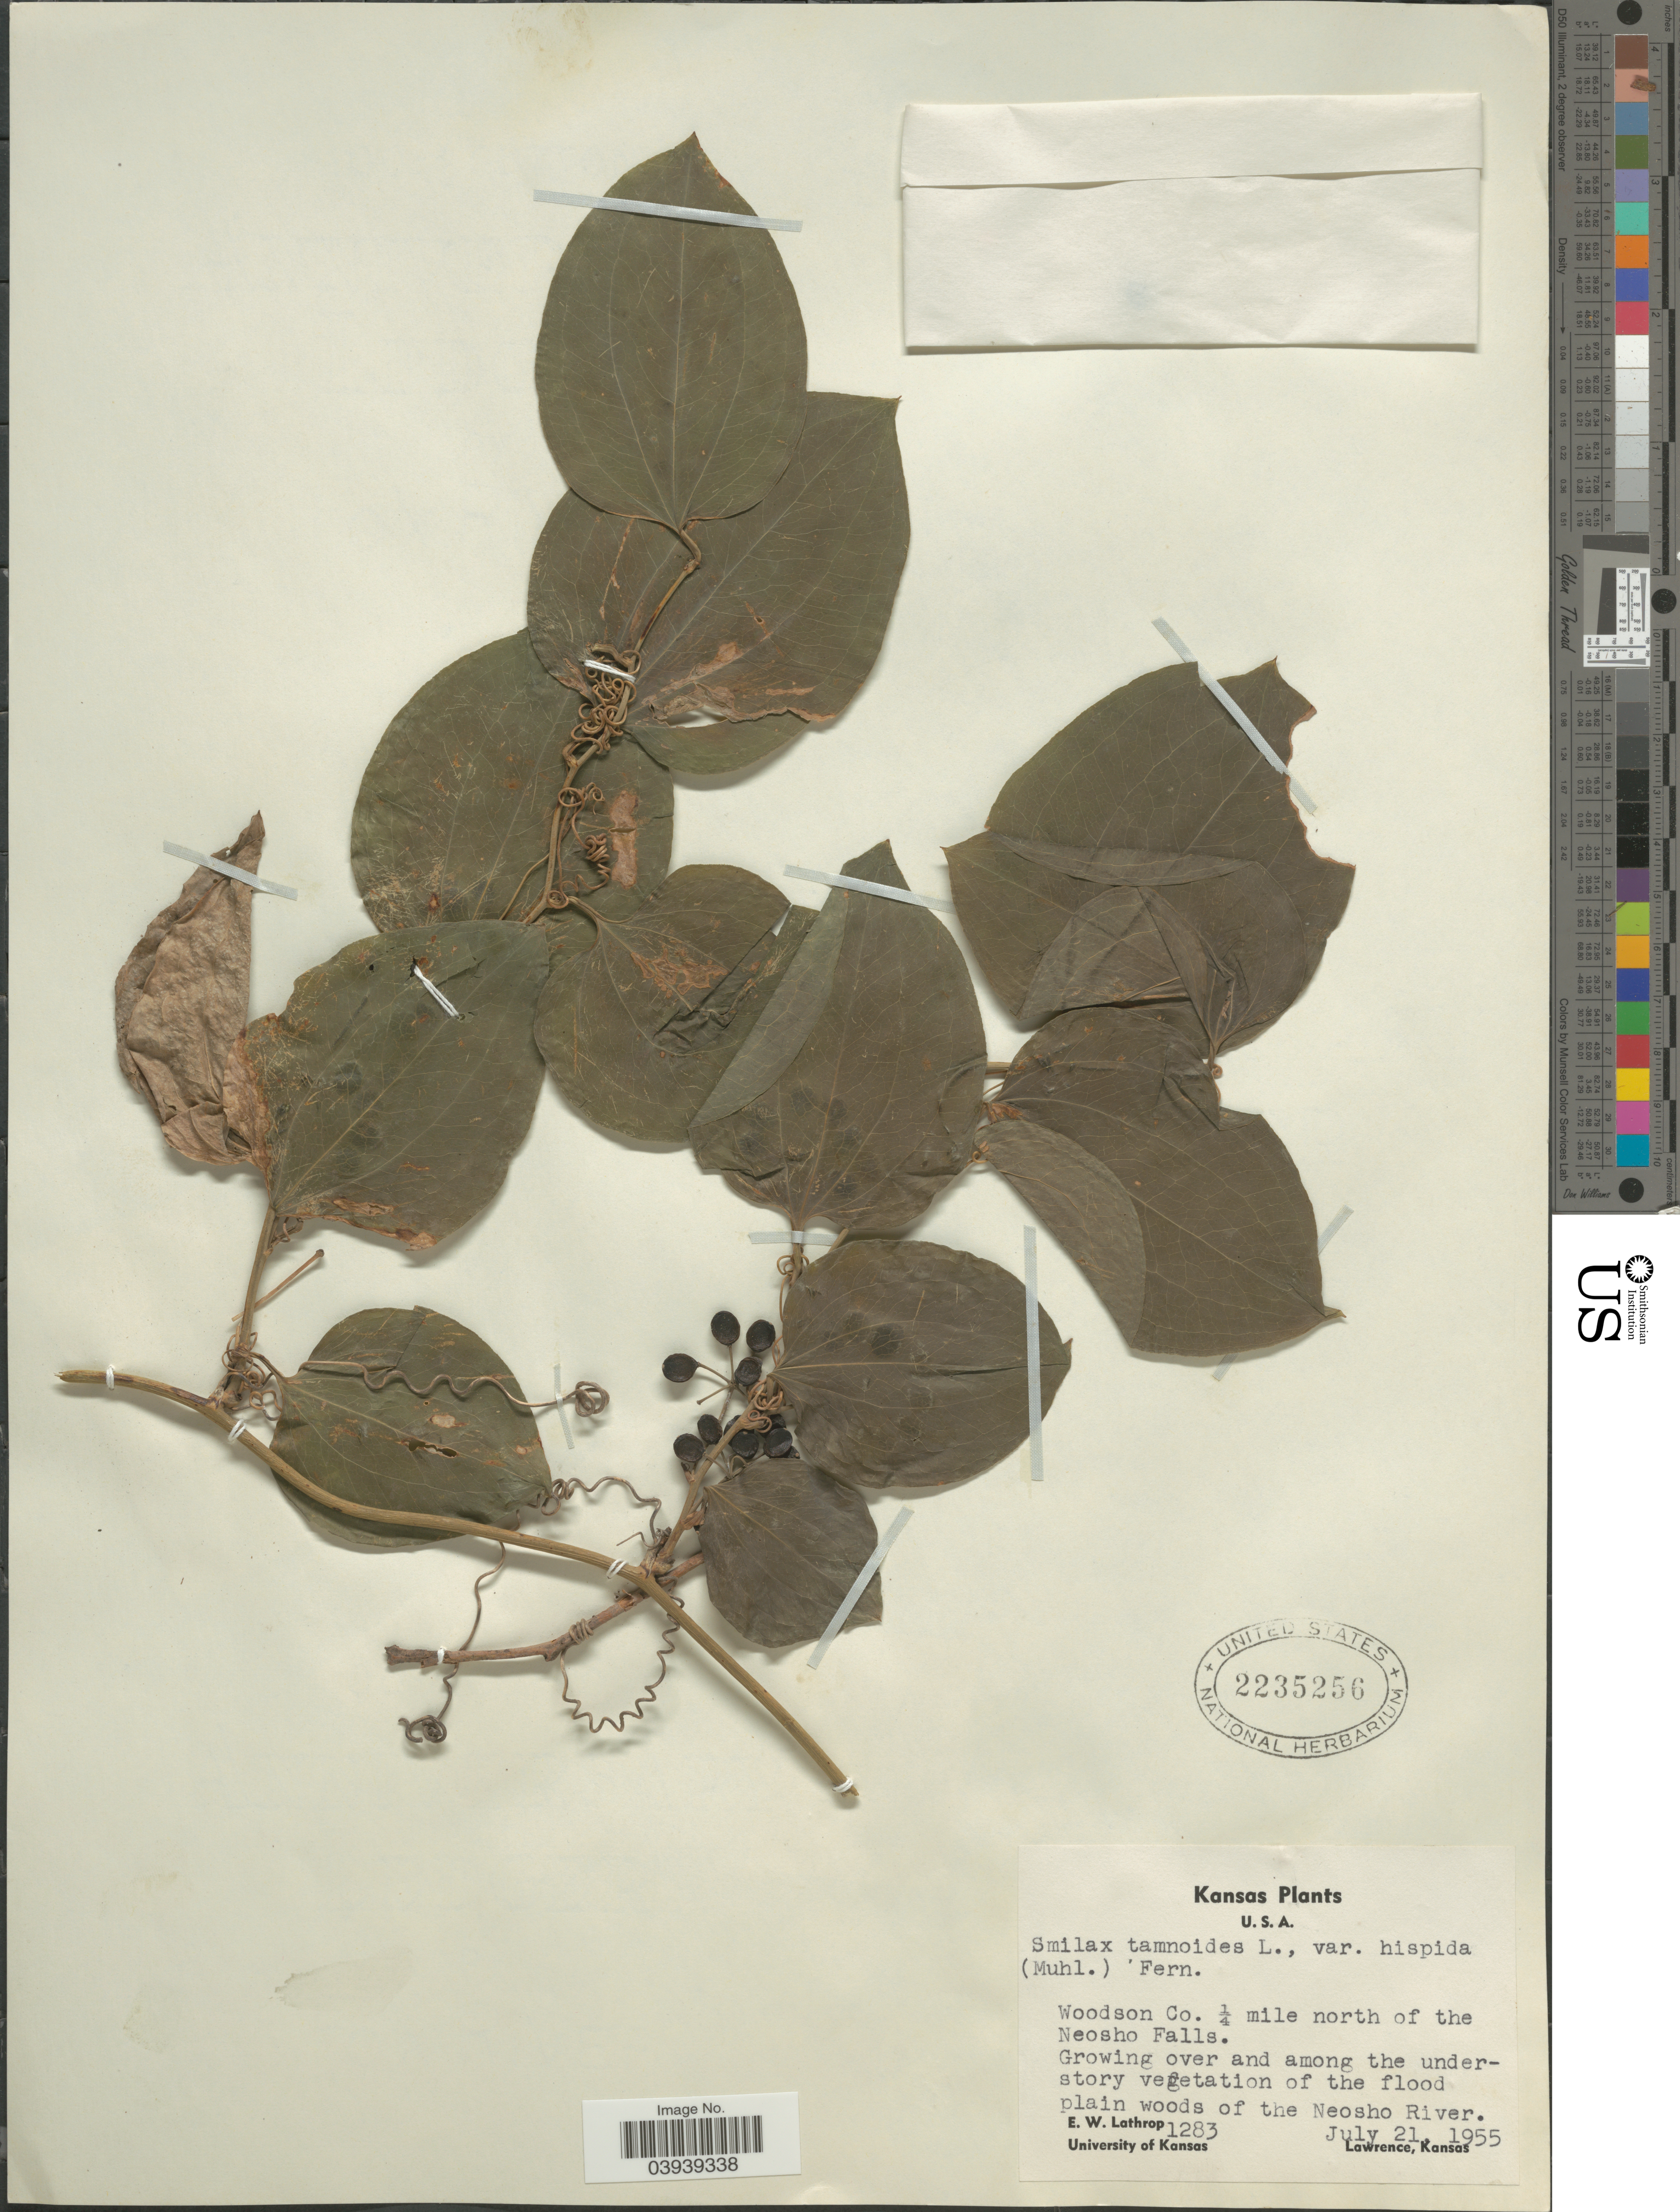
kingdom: Plantae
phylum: Tracheophyta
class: Liliopsida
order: Liliales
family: Smilacaceae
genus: Smilax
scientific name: Smilax tamnoides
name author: L.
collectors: E. W. Lathrop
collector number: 1283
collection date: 1955-07-21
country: United States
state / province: Kansas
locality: Woodson Co. ¼ mile north of the Neosho Falls. Growing over and among the understory vegetation of the flood plain woods of the Neosho River.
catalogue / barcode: US 2235256